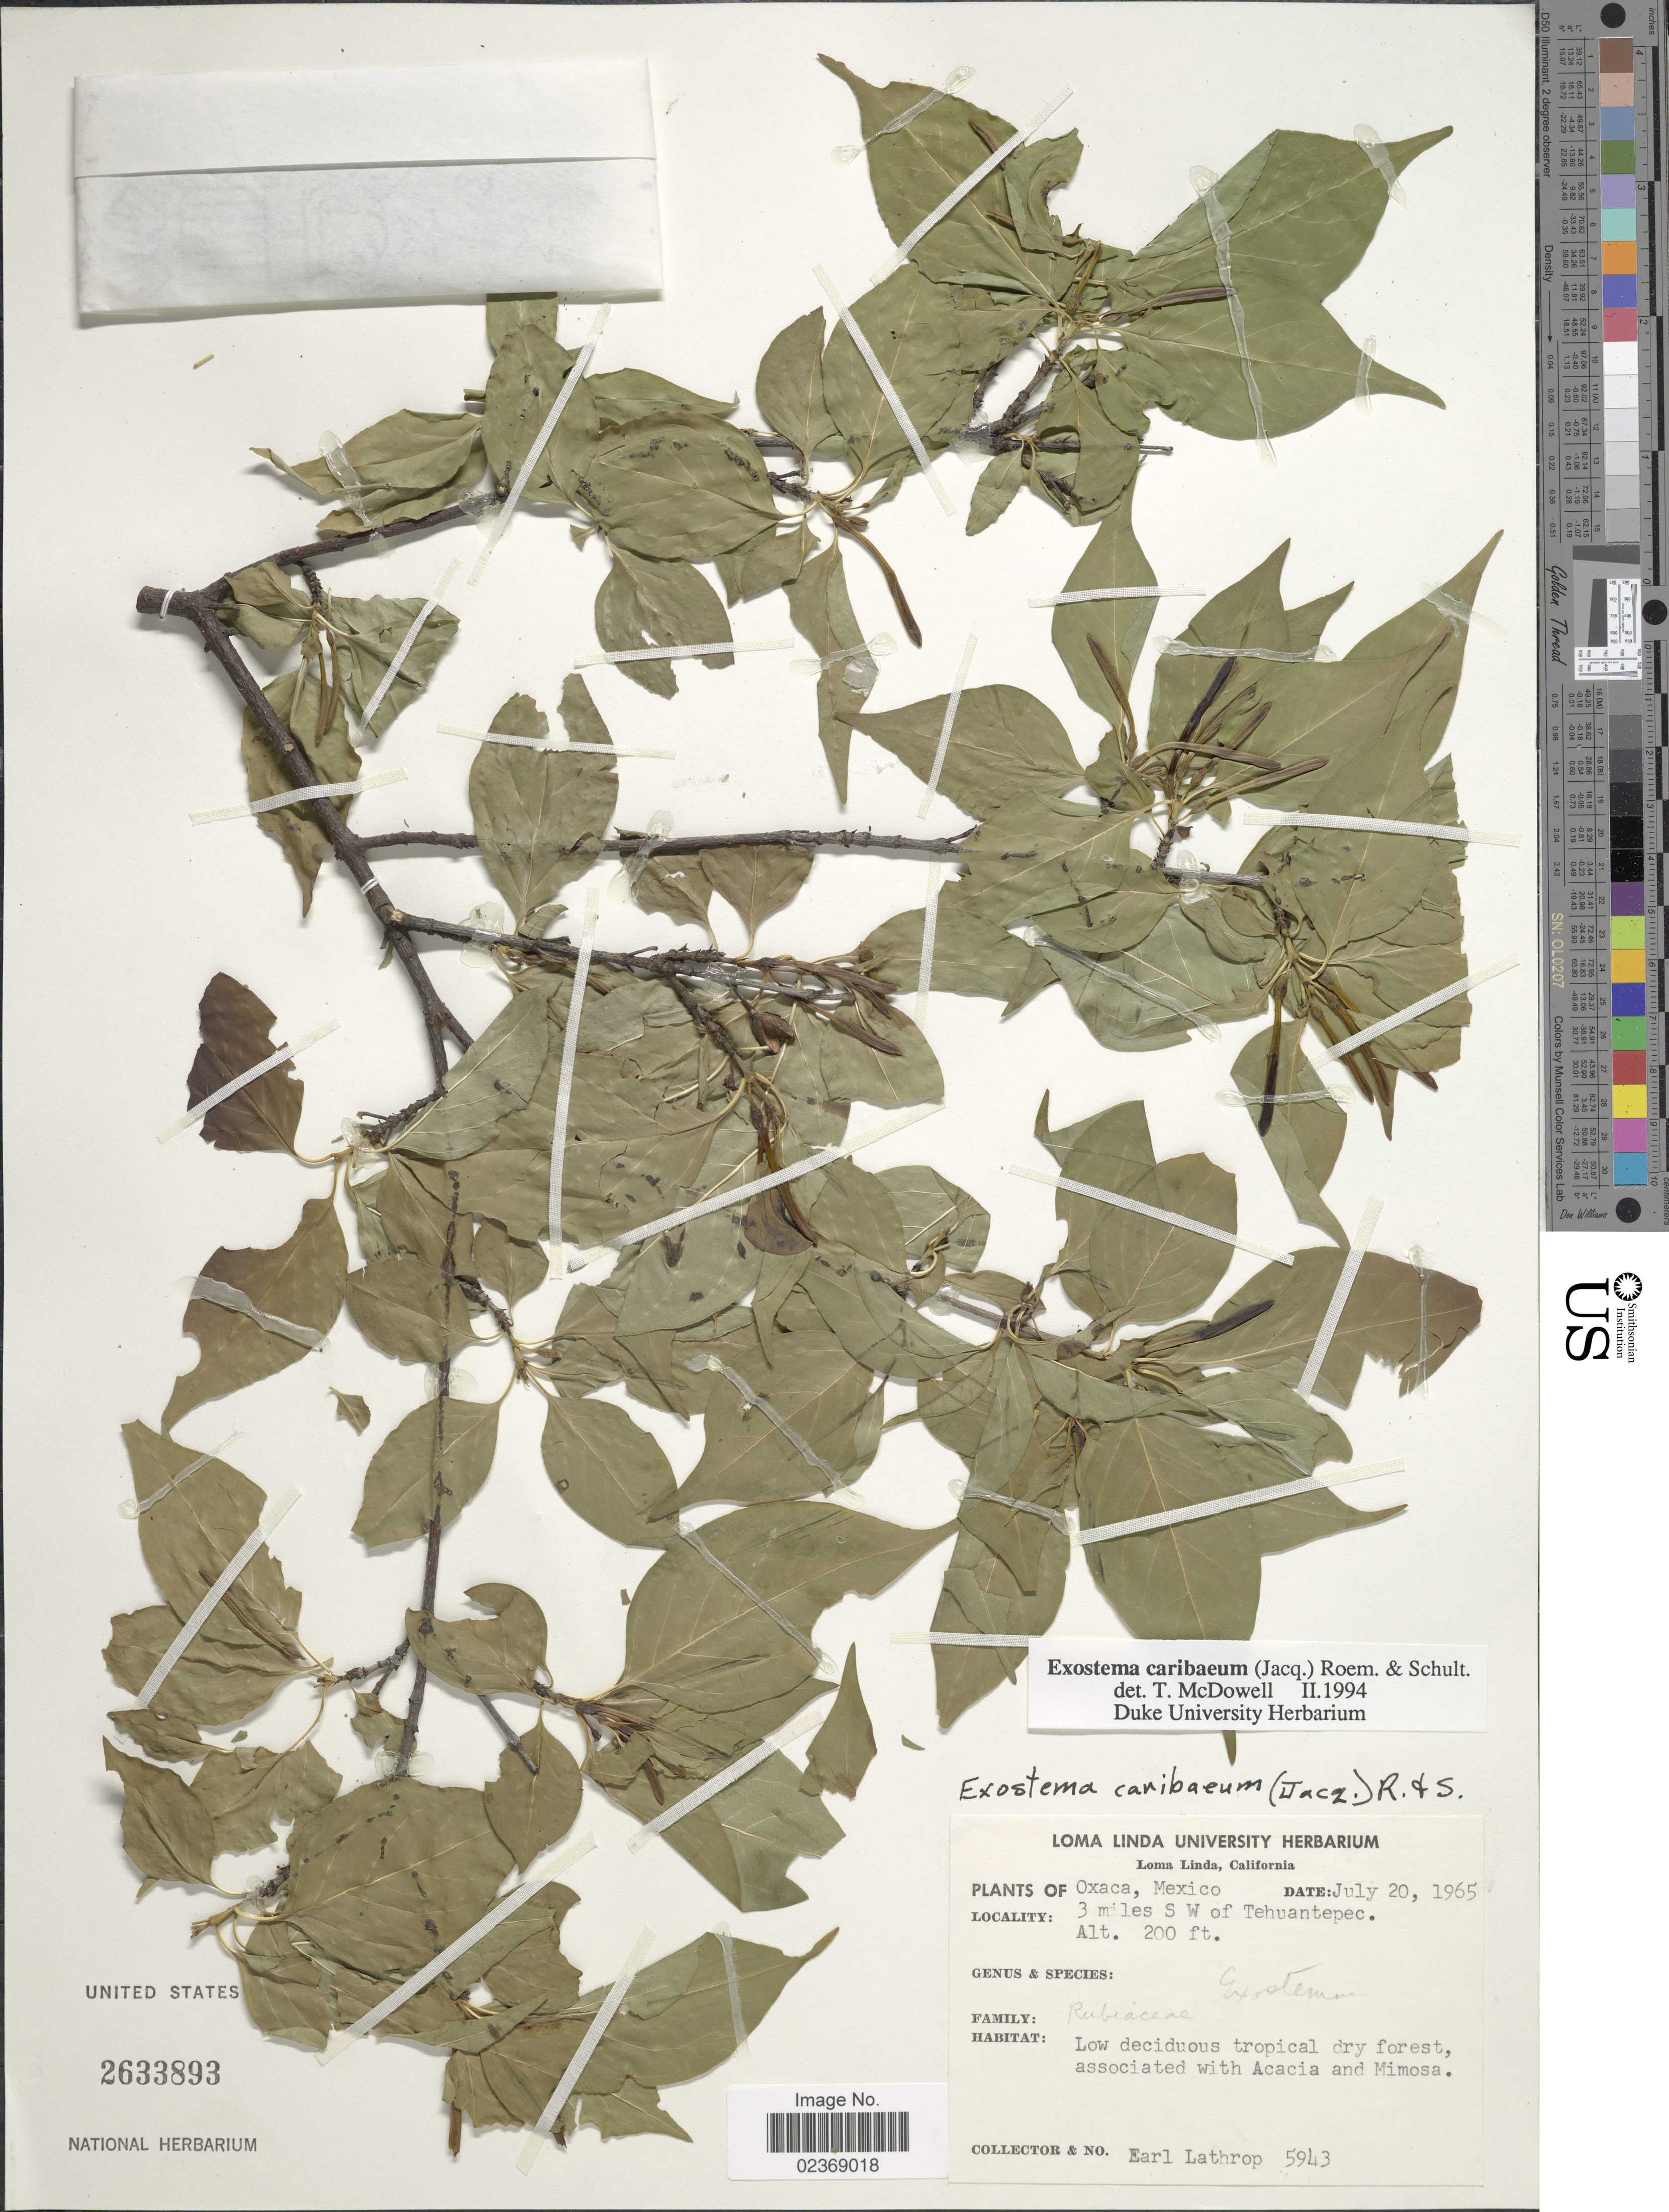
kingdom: Plantae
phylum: Tracheophyta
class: Magnoliopsida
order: Gentianales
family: Rubiaceae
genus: Exostema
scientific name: Exostema caribaeum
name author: (Jacq.) Roem. & Schult.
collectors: E. W. Lathrop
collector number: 5943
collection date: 1965-07-20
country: Mexico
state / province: Oaxaca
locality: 3 miles S W of Tehuantepec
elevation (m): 61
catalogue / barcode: US 2633893